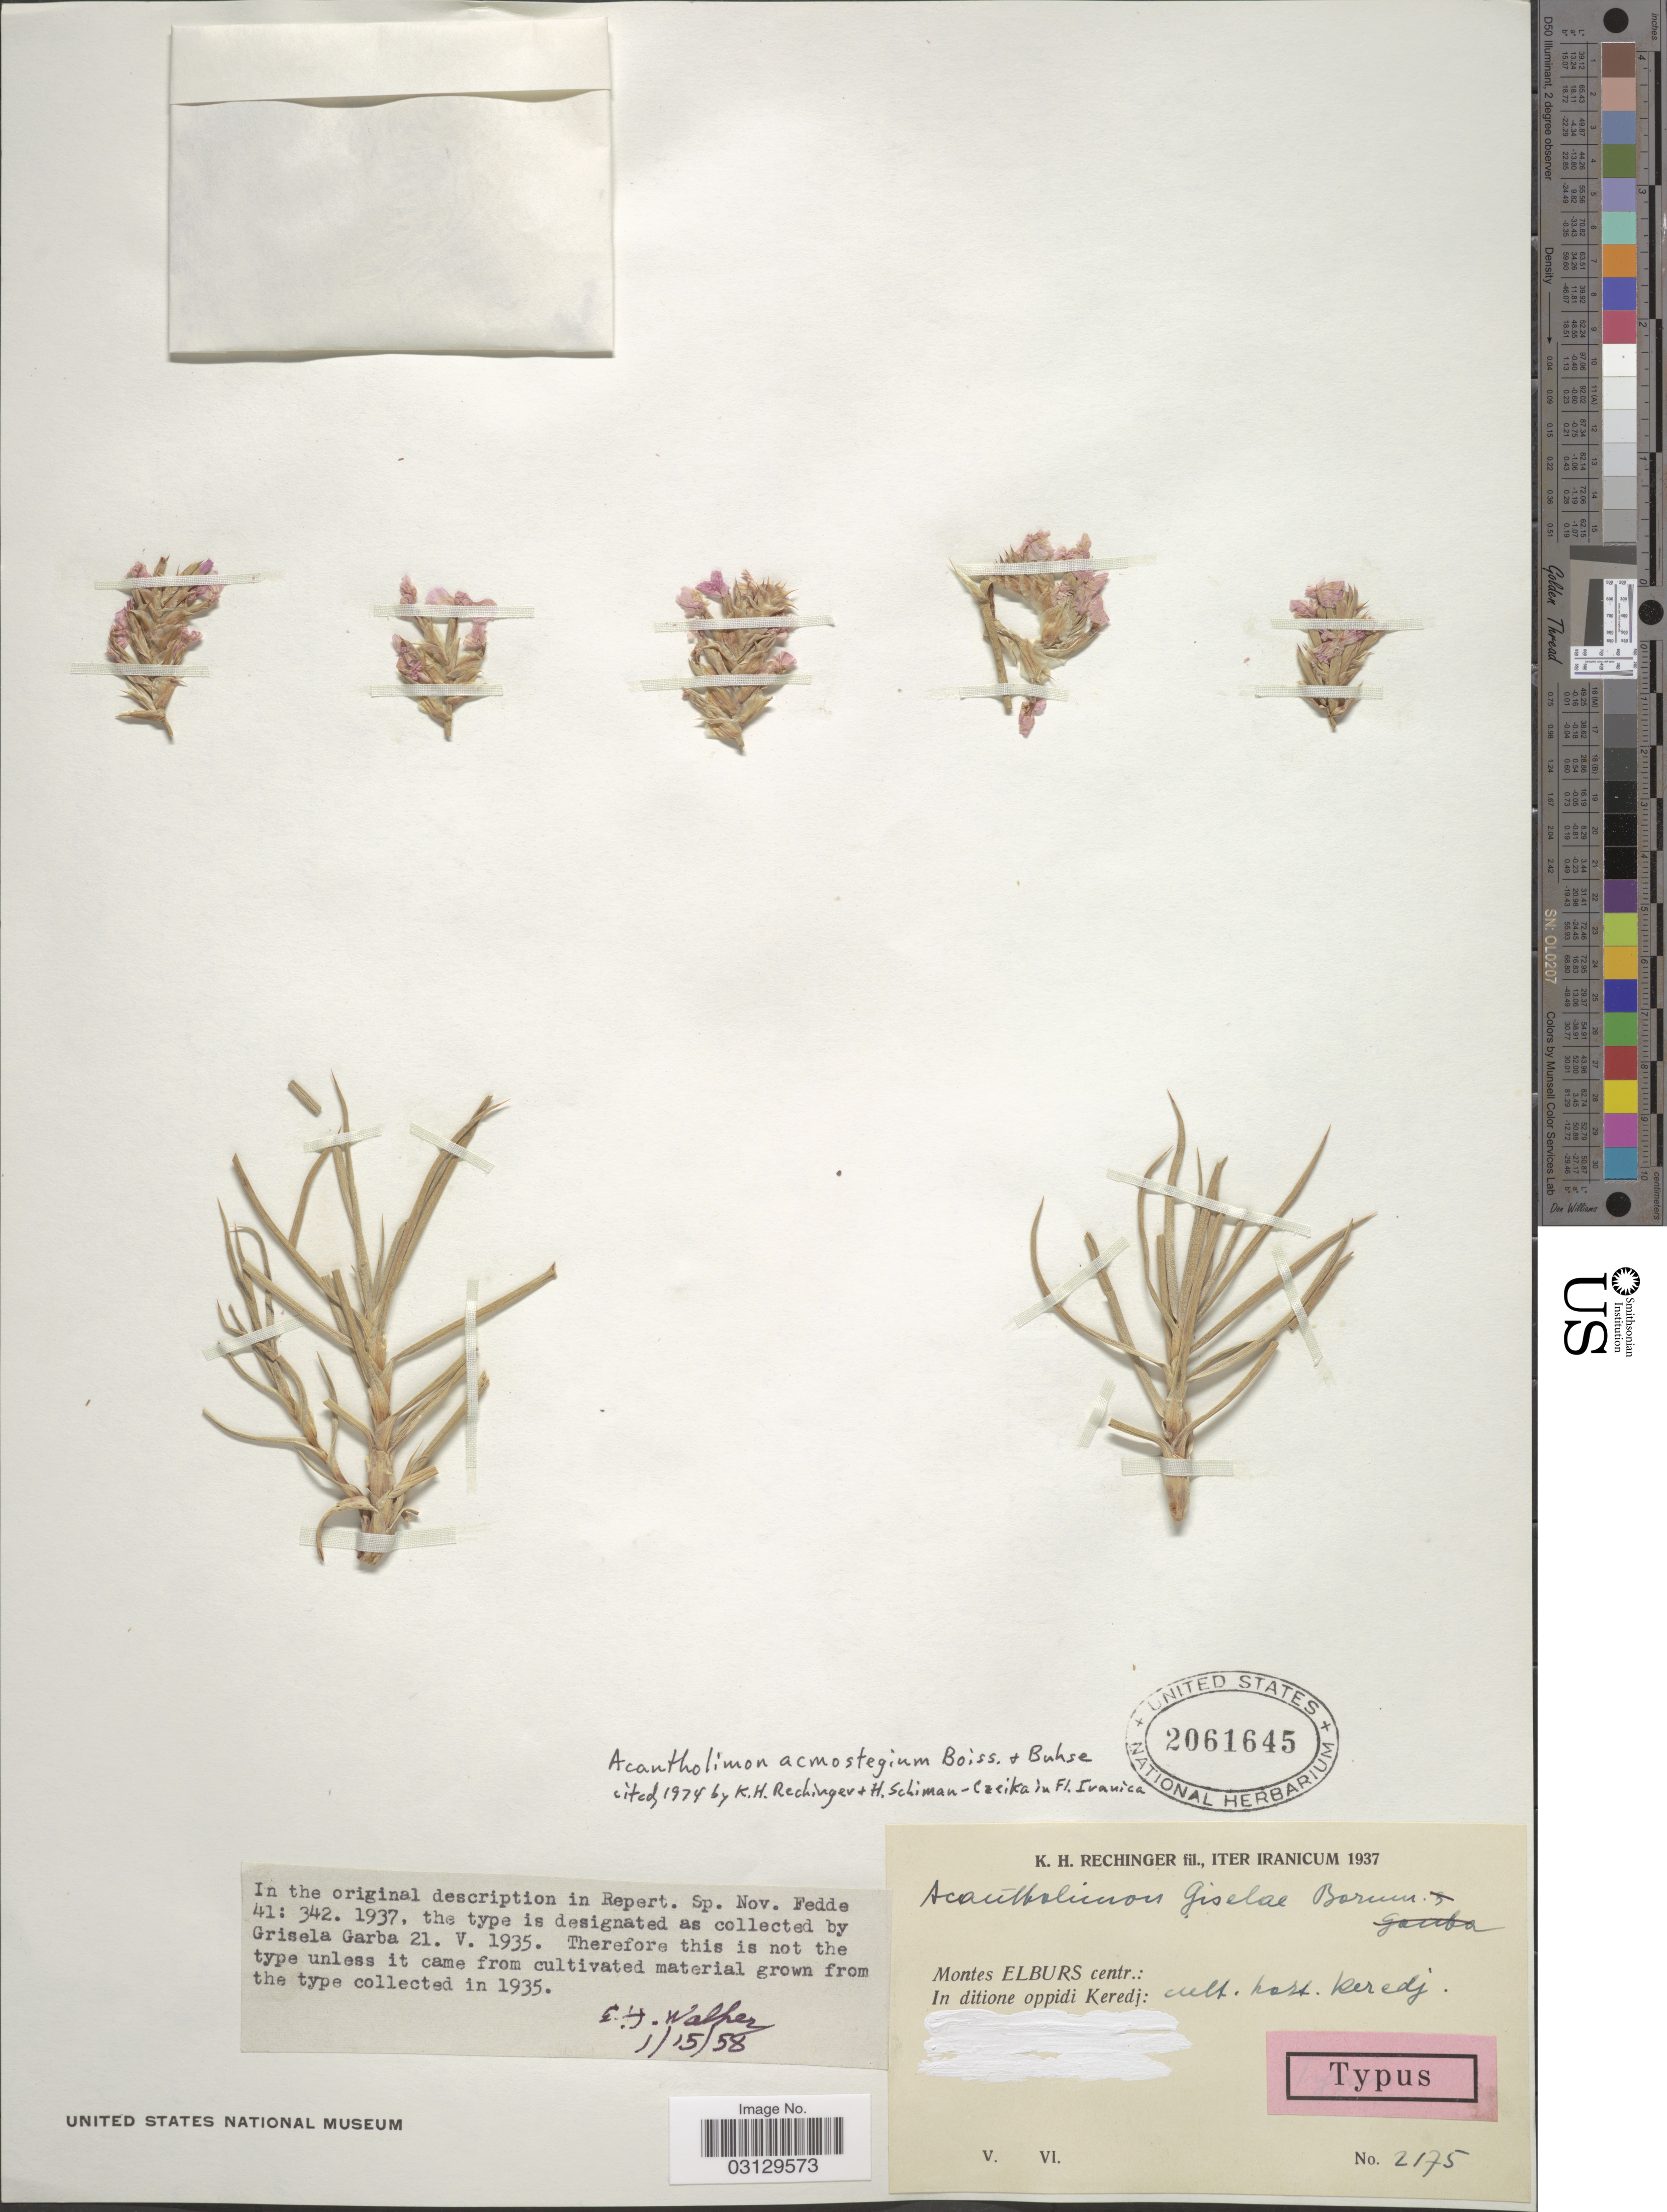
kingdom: Plantae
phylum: Tracheophyta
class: Magnoliopsida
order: Caryophyllales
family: Plumbaginaceae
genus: Acantholimon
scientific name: Acantholimon acmostegium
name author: Boiss. & Buhse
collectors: K. H. Rechinger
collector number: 2175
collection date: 1937-06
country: Iran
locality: Montes Elburs centr.: In ditione oppidi Keredj: cult. kart. [interpreted] Keredj.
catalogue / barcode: US 2061645